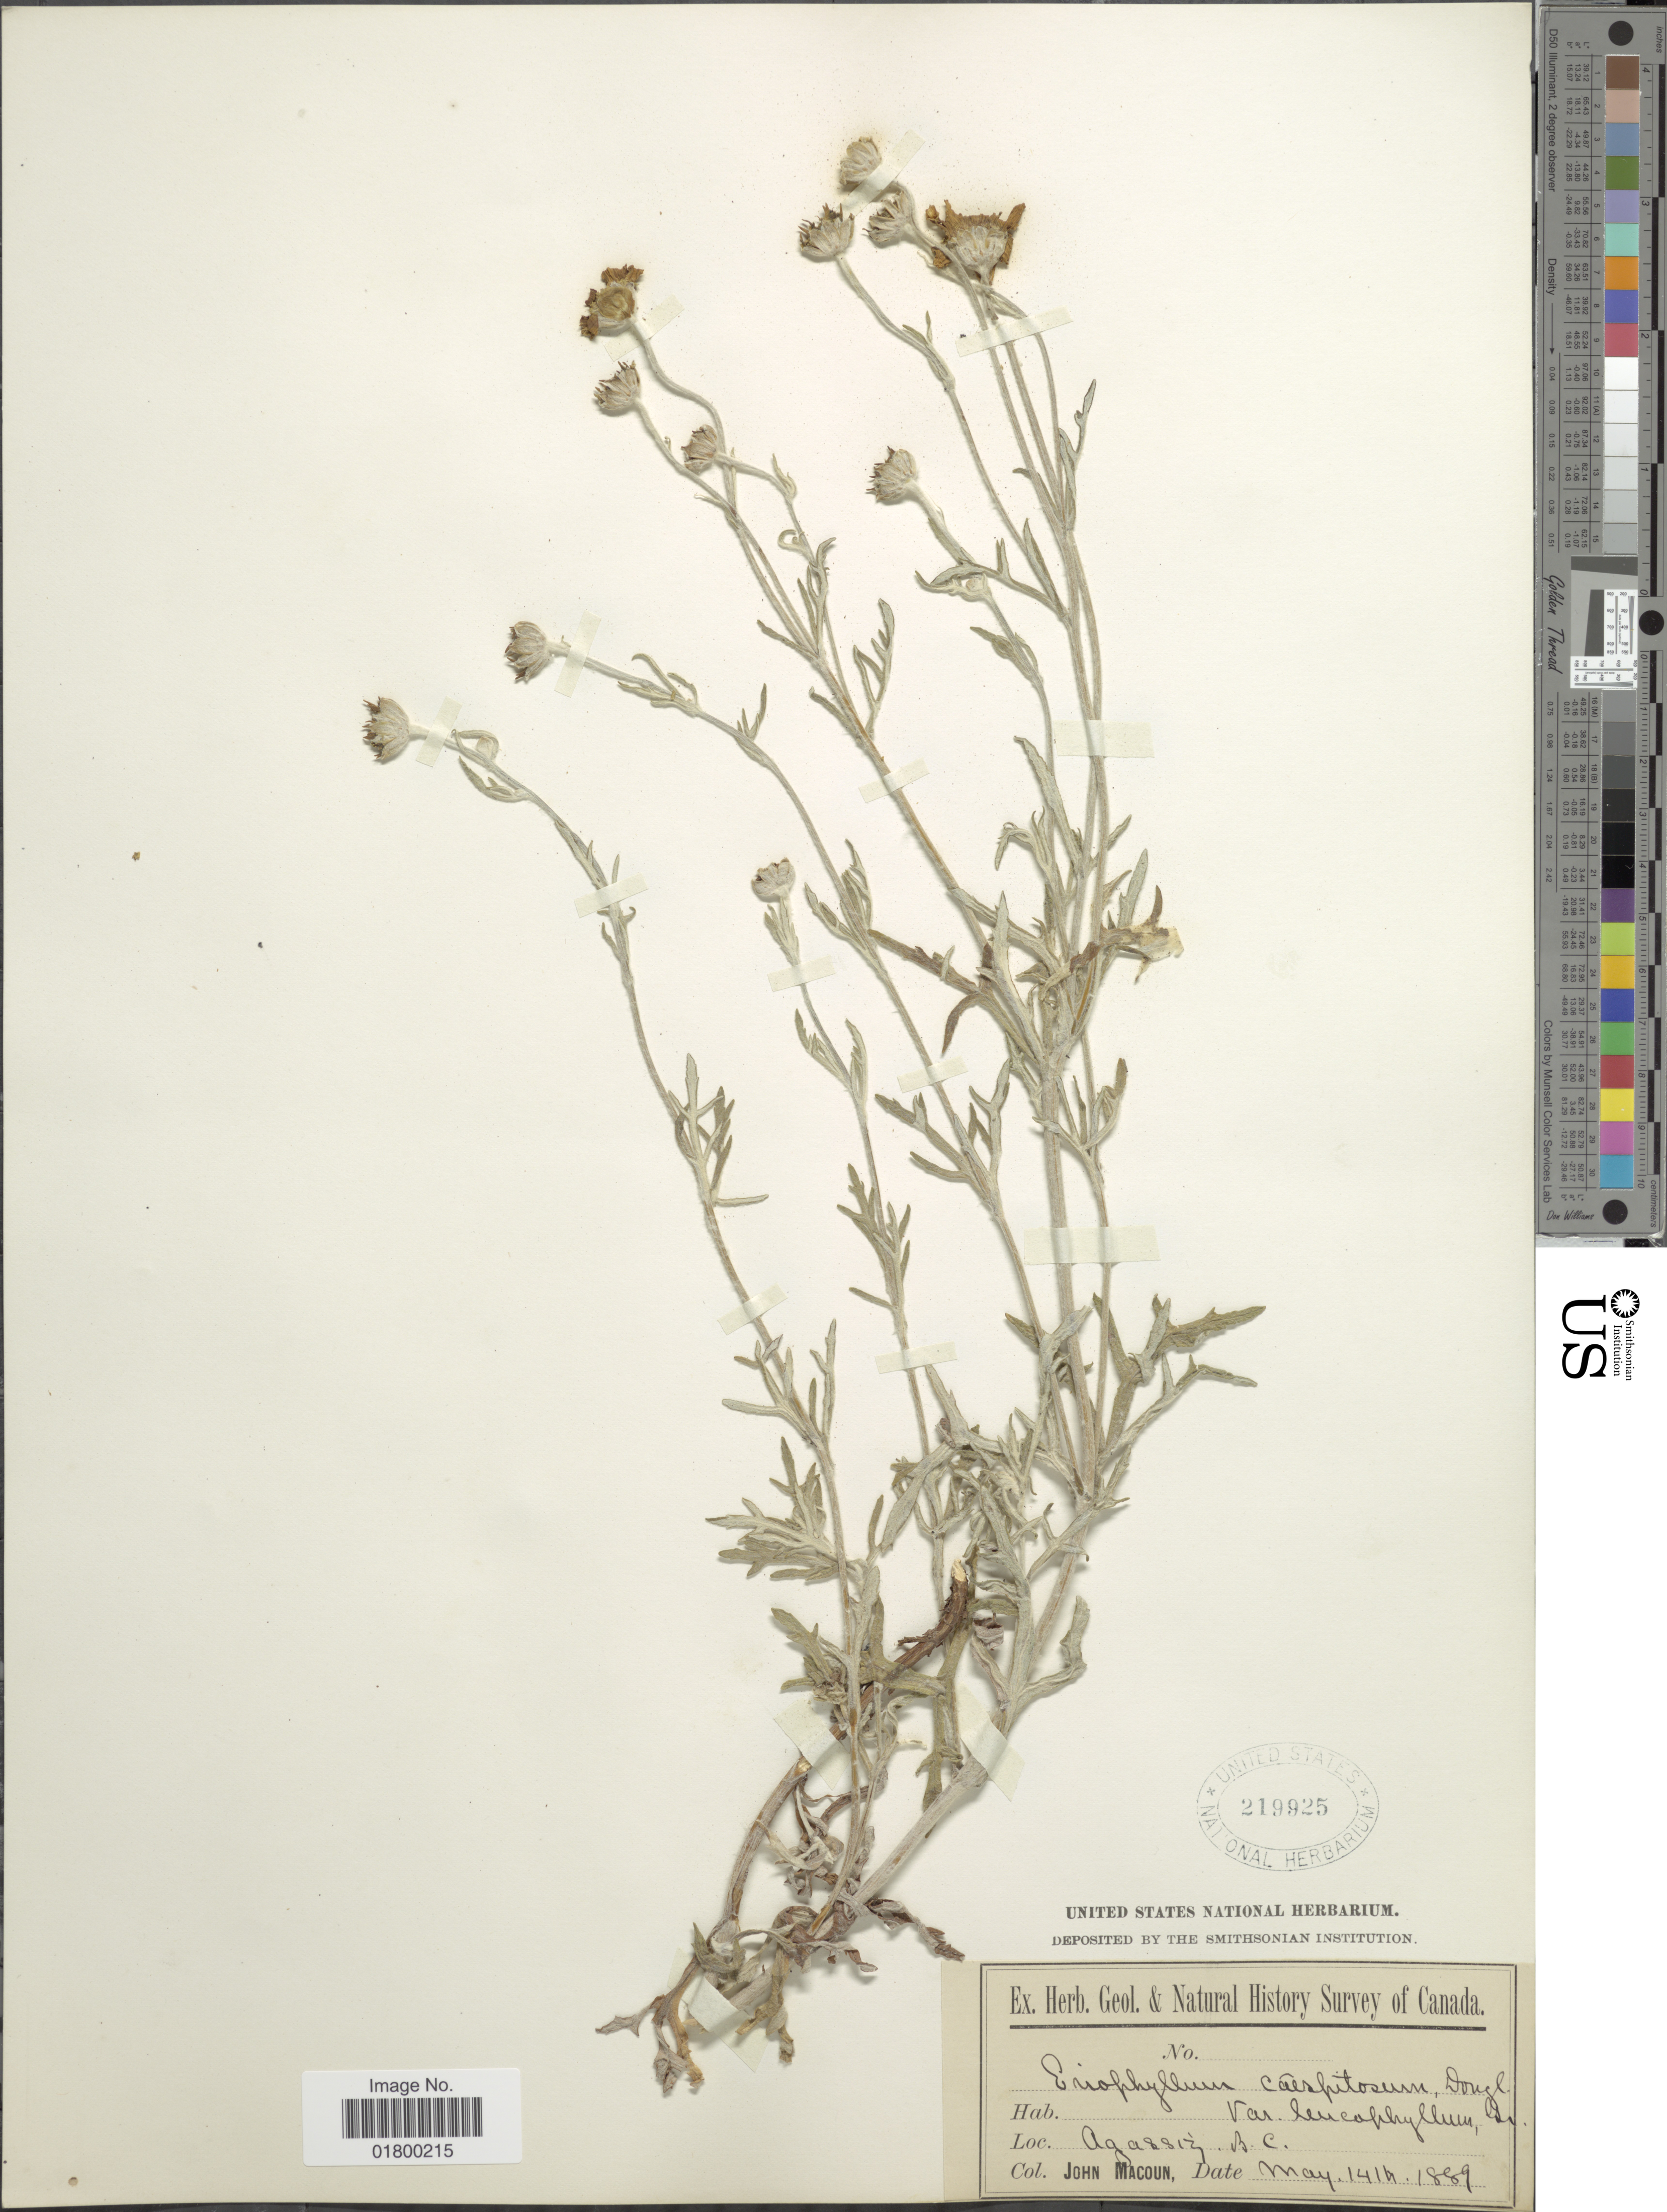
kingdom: Plantae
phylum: Tracheophyta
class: Magnoliopsida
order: Asterales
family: Asteraceae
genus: Eriophyllum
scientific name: Eriophyllum lanatum var. achillioides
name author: (DC.) Jeps.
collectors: J. Macoun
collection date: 1889-05-14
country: Canada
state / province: British Columbia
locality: Agassiz, B. C.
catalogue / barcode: US 219925